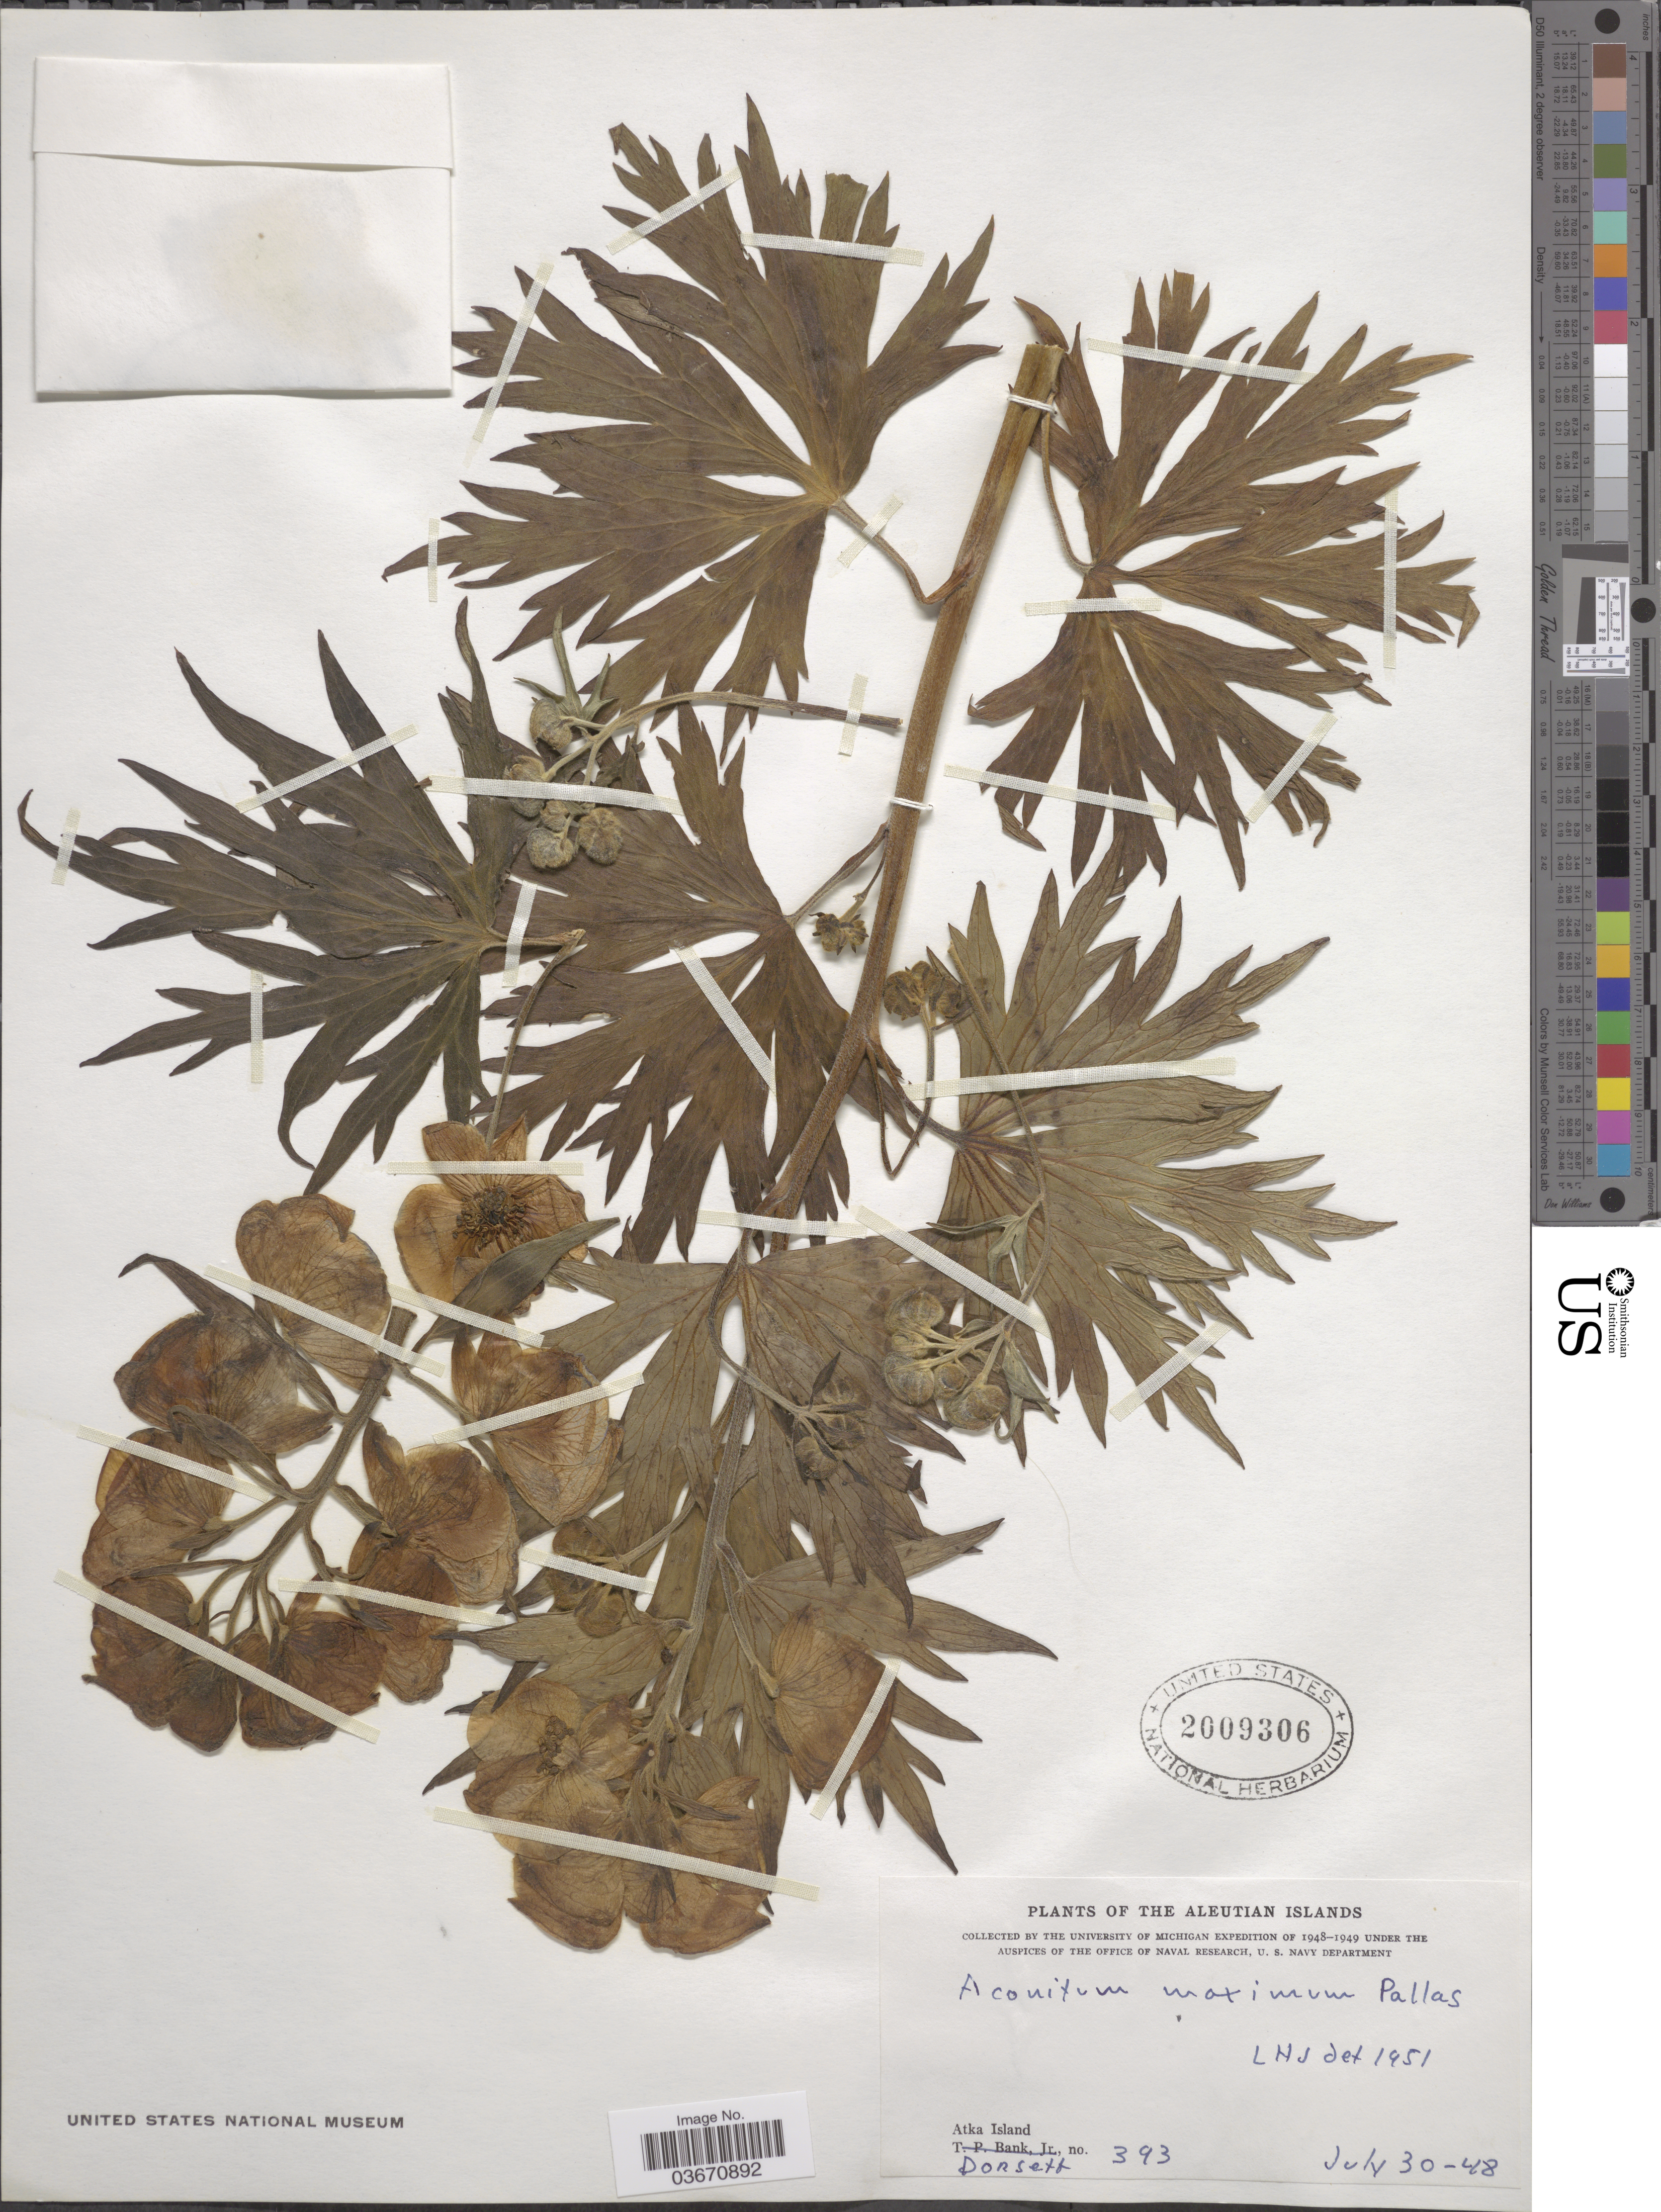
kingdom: Plantae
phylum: Tracheophyta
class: Magnoliopsida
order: Ranunculales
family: Ranunculaceae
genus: Aconitum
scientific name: Aconitum maximum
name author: Pall. ex DC.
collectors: -- Dorsett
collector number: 393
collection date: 1948-07-30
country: United States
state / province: Alaska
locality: The Aleutian Islands. Atka Island.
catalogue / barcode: US 2009306